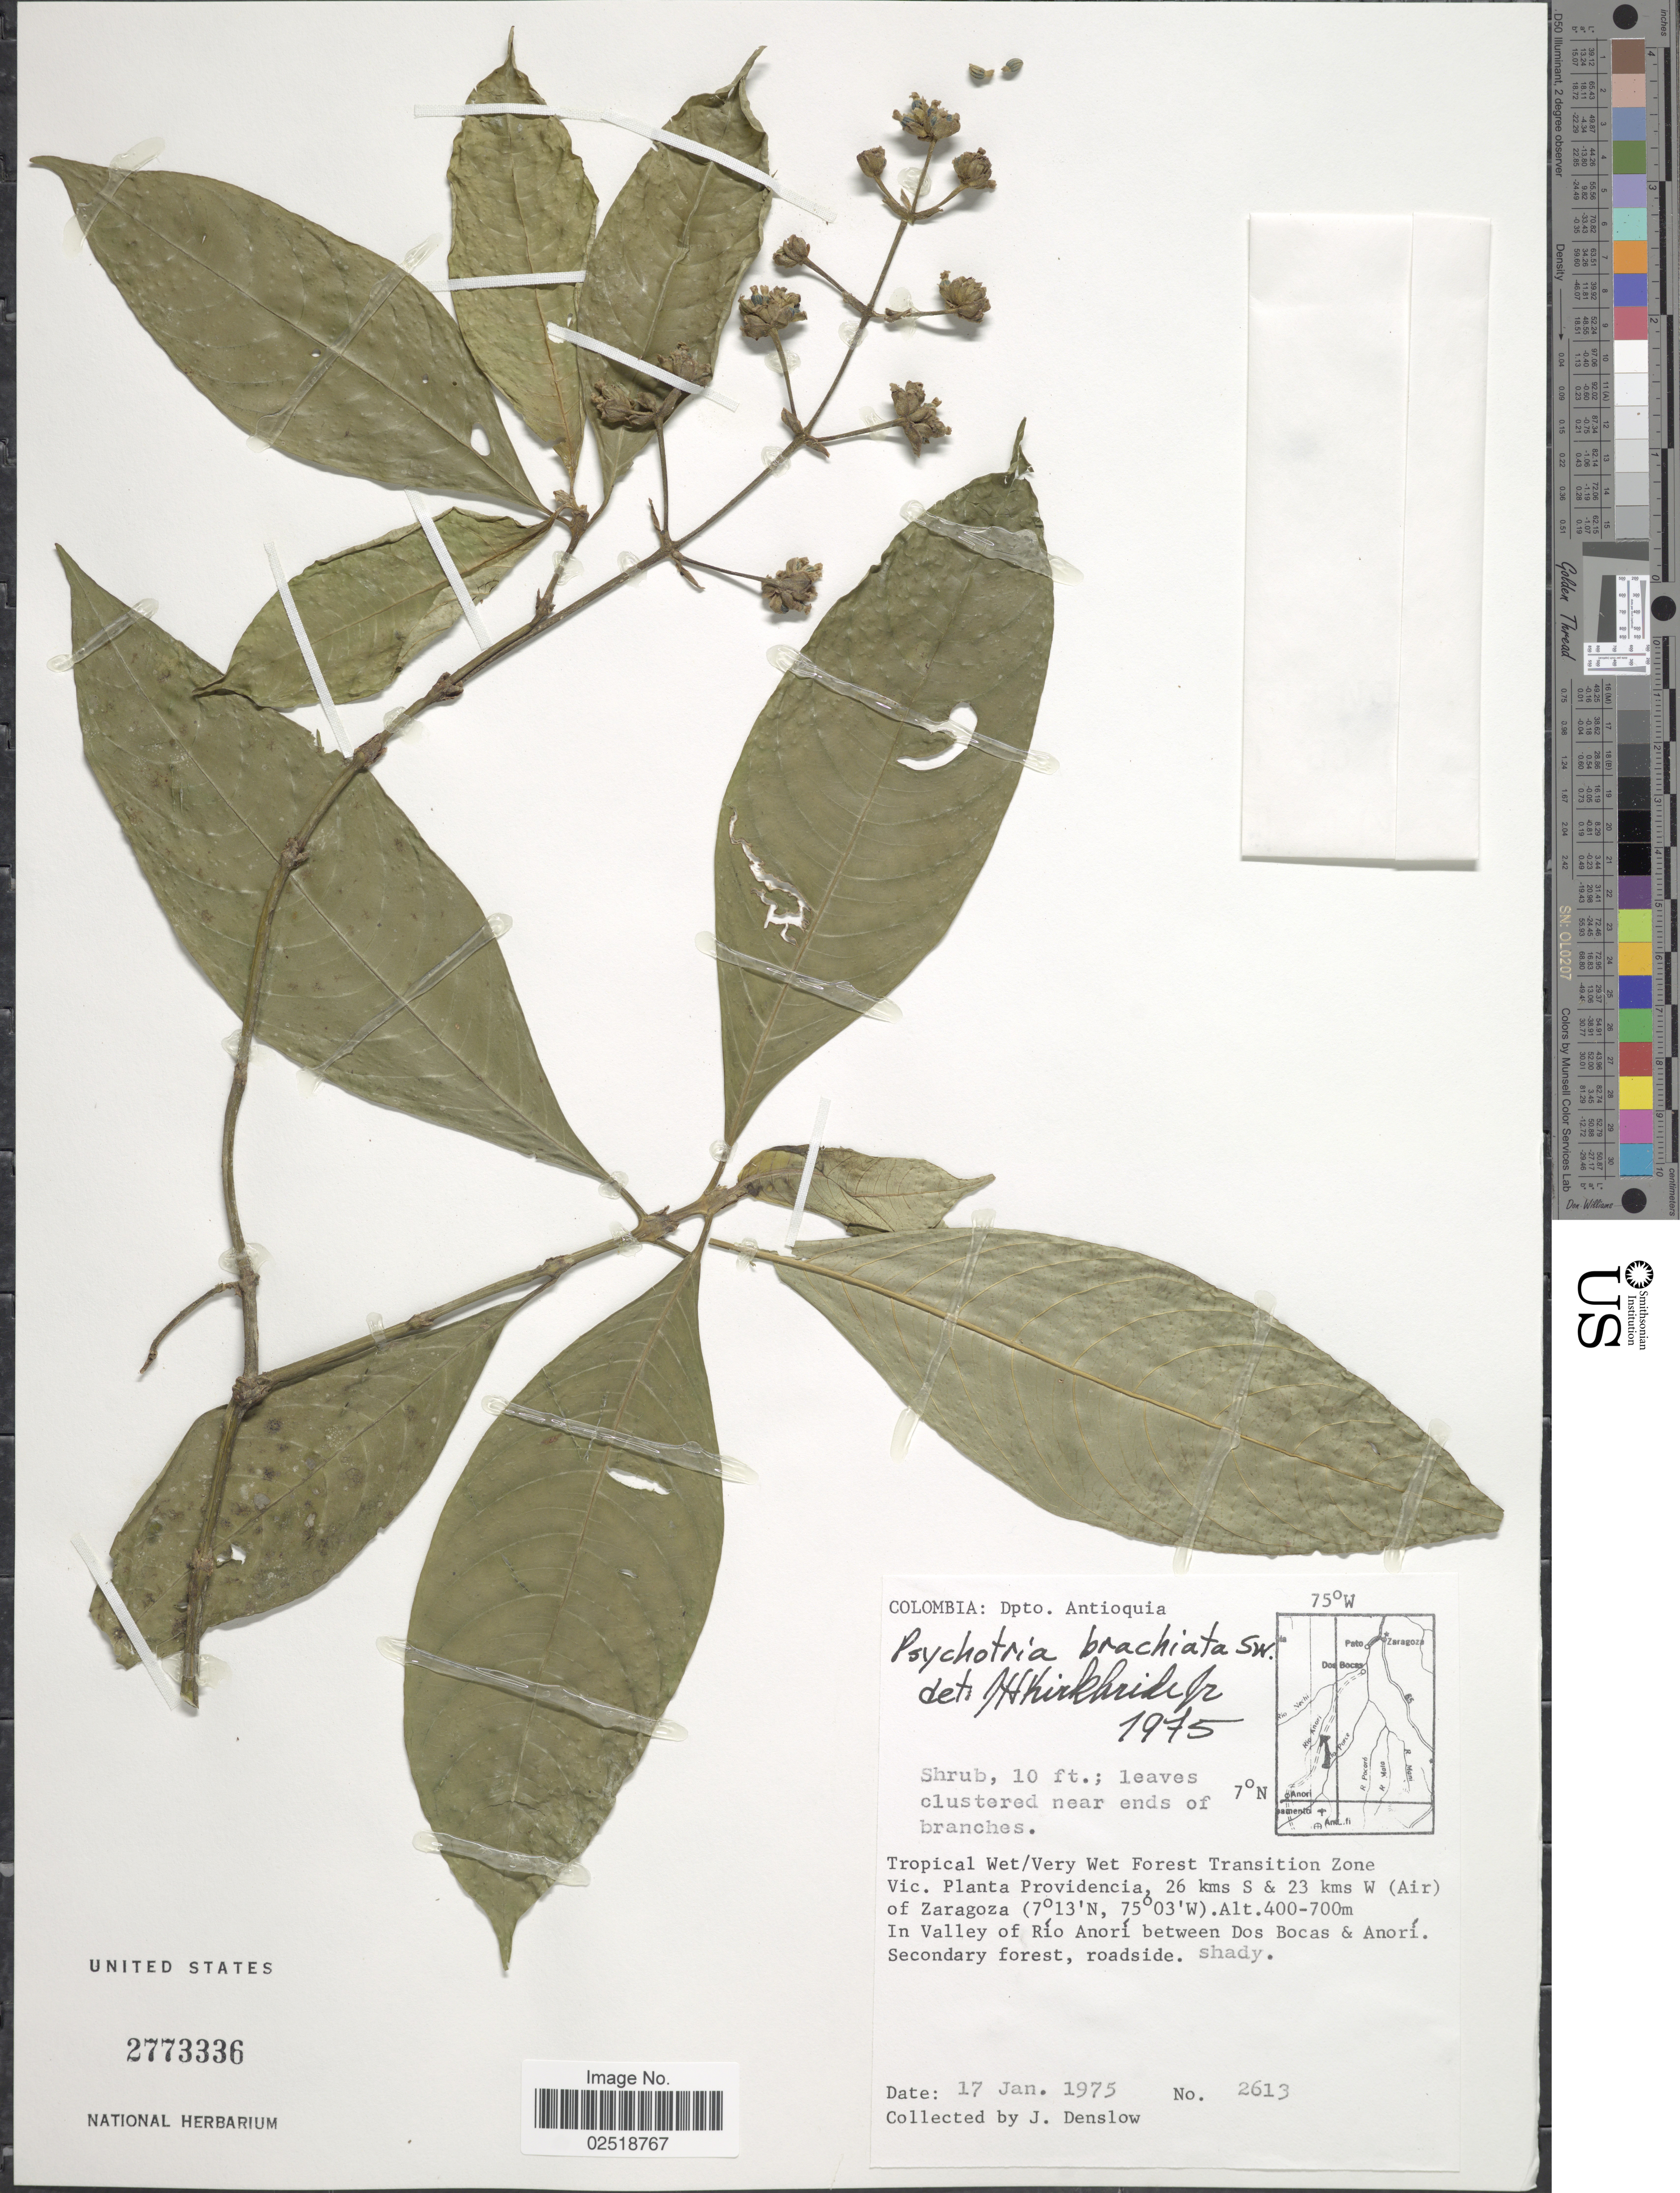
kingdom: Plantae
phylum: Tracheophyta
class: Magnoliopsida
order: Gentianales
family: Rubiaceae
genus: Psychotria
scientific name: Psychotria caerulea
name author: Ruiz & Pav.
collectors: J. Denslow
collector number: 2613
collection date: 1975-01-17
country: Colombia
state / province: Antioquia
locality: Dpto. Antioquia, Tropocal Wet/Very Wet Forest Transition Zone Vic. Planta Providencia, 26 kms S & 23 kms W (Air) of Zaragoza. In Valley of Río Anorí between Dos Bocas & Anorí. Secondary forest, roadside shady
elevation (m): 400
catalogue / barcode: US 2773336